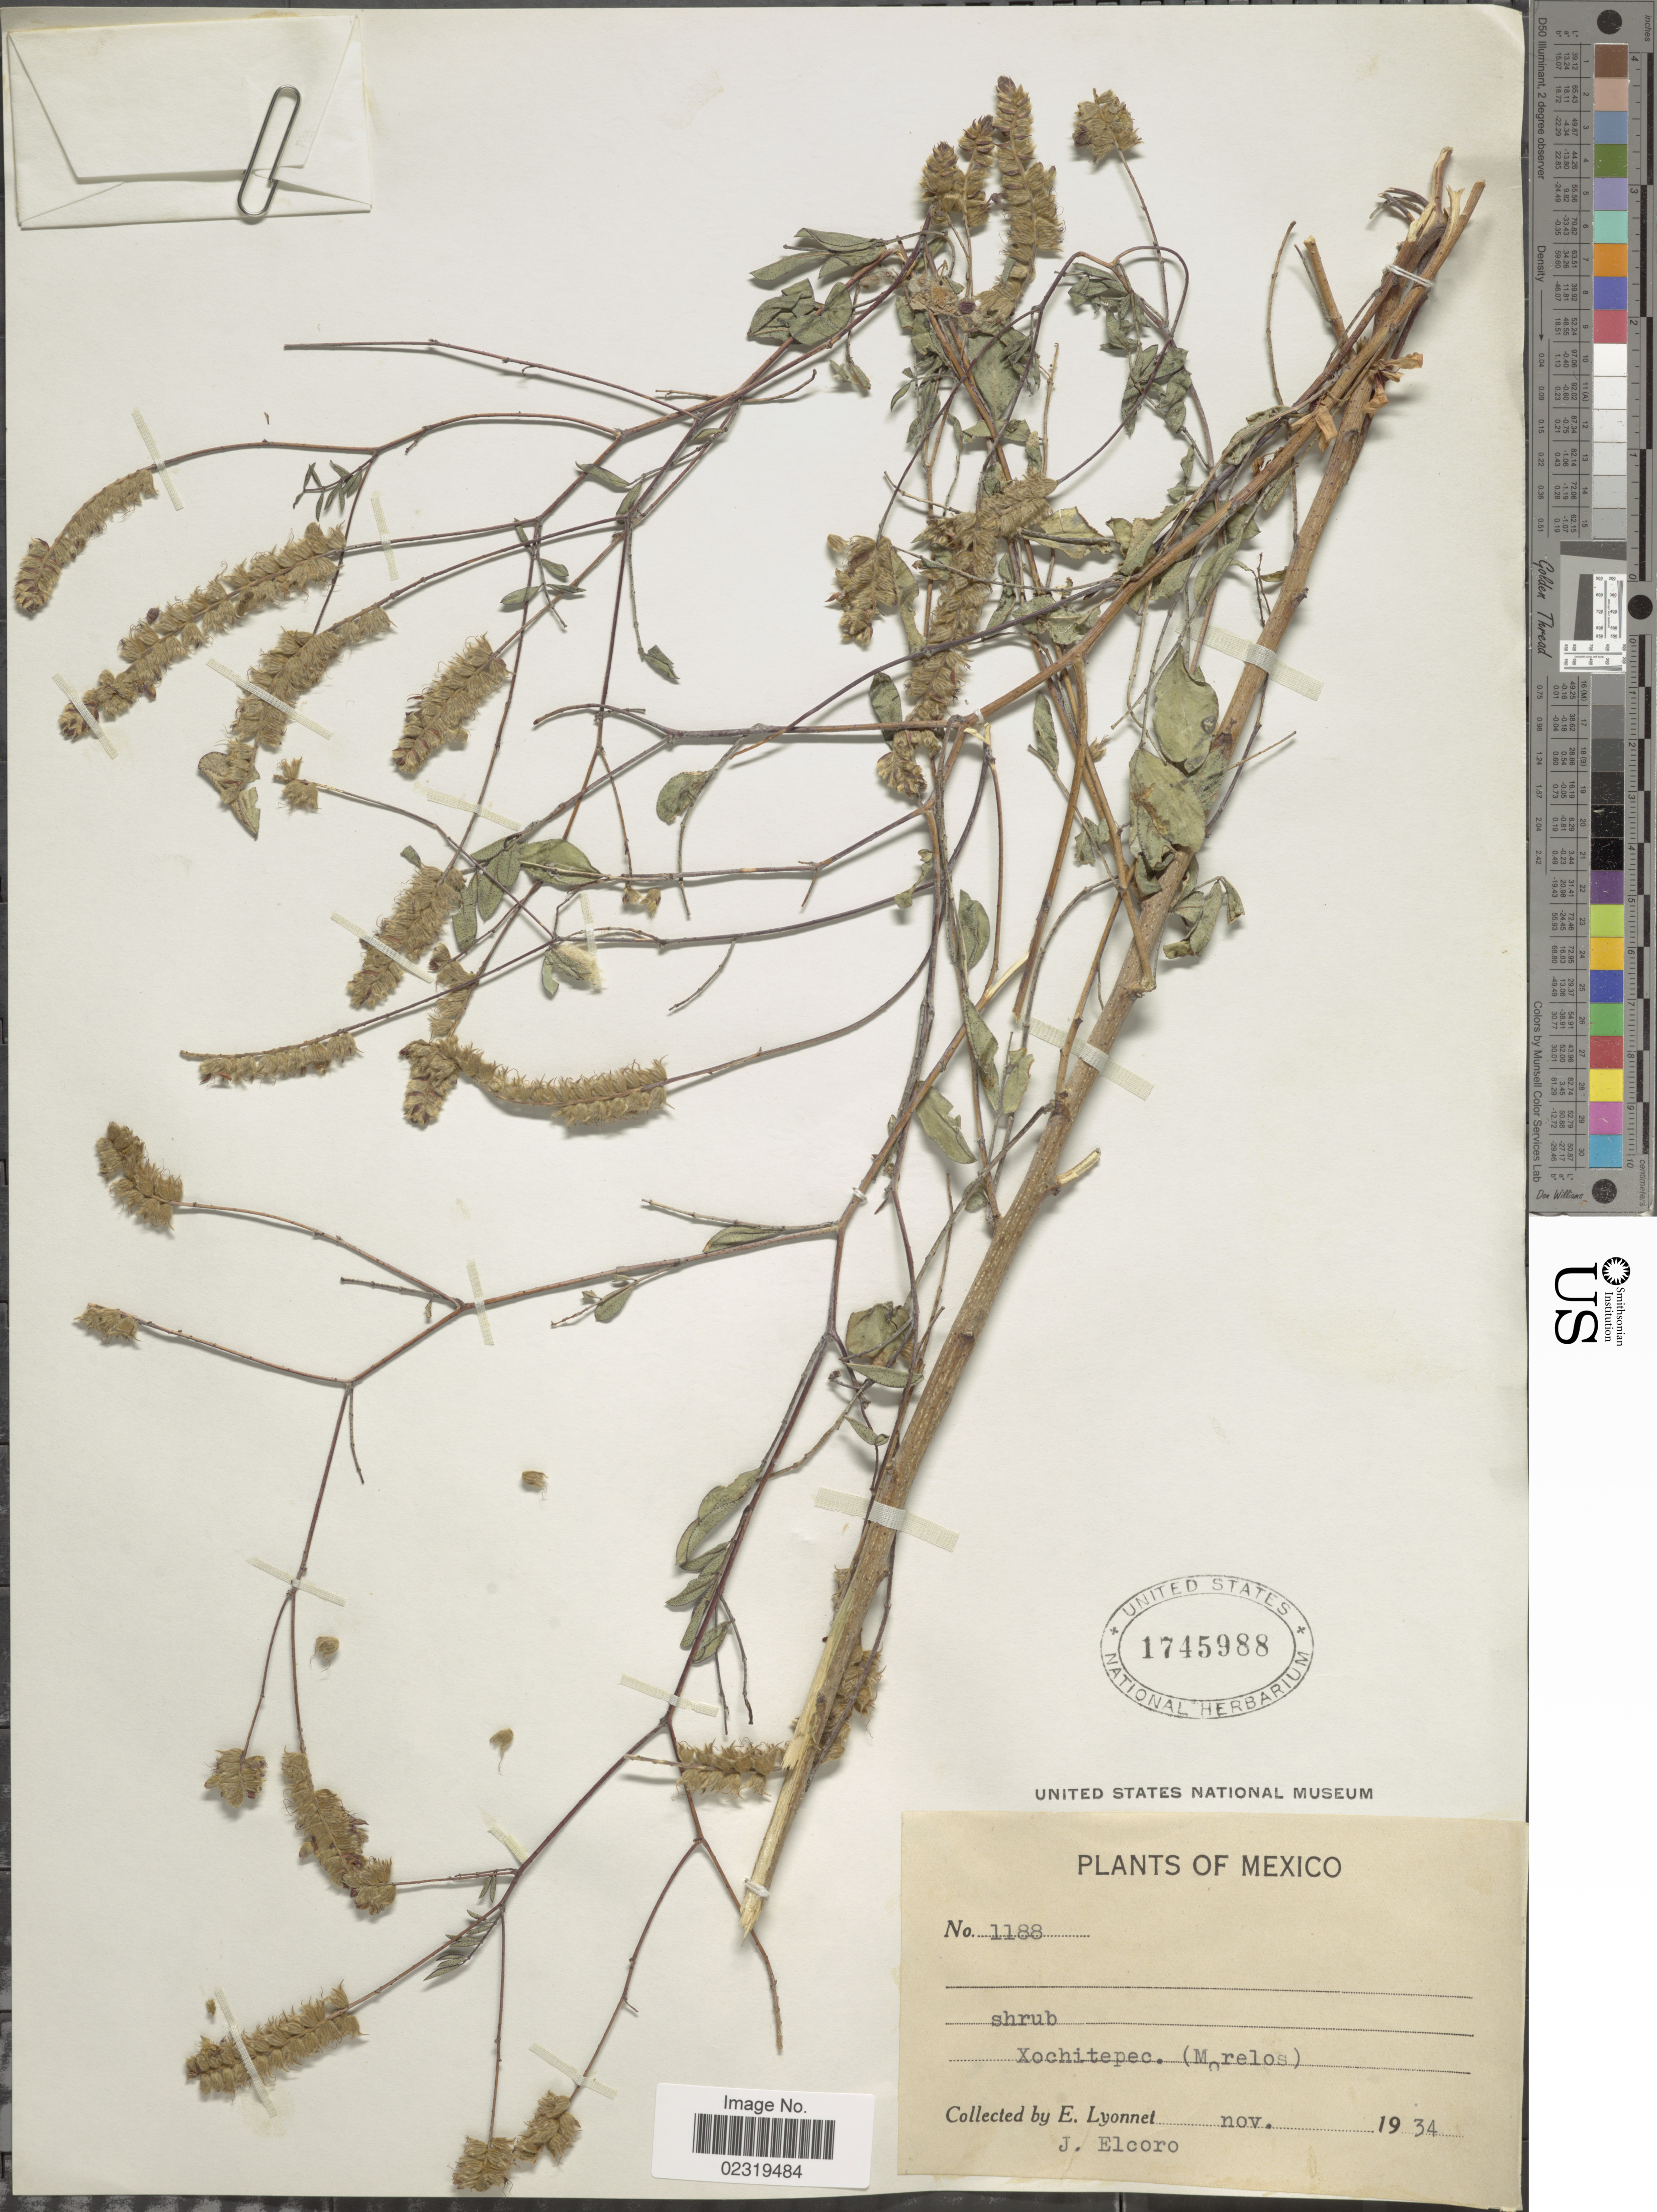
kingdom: Plantae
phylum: Tracheophyta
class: Magnoliopsida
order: Fabales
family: Fabaceae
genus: Dalea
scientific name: Dalea leptostachya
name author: DC.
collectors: E. Lyonnet & J. Elcoro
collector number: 1188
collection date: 1934-11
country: Mexico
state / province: Morelos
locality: Xochitepec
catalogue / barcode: US 1745988